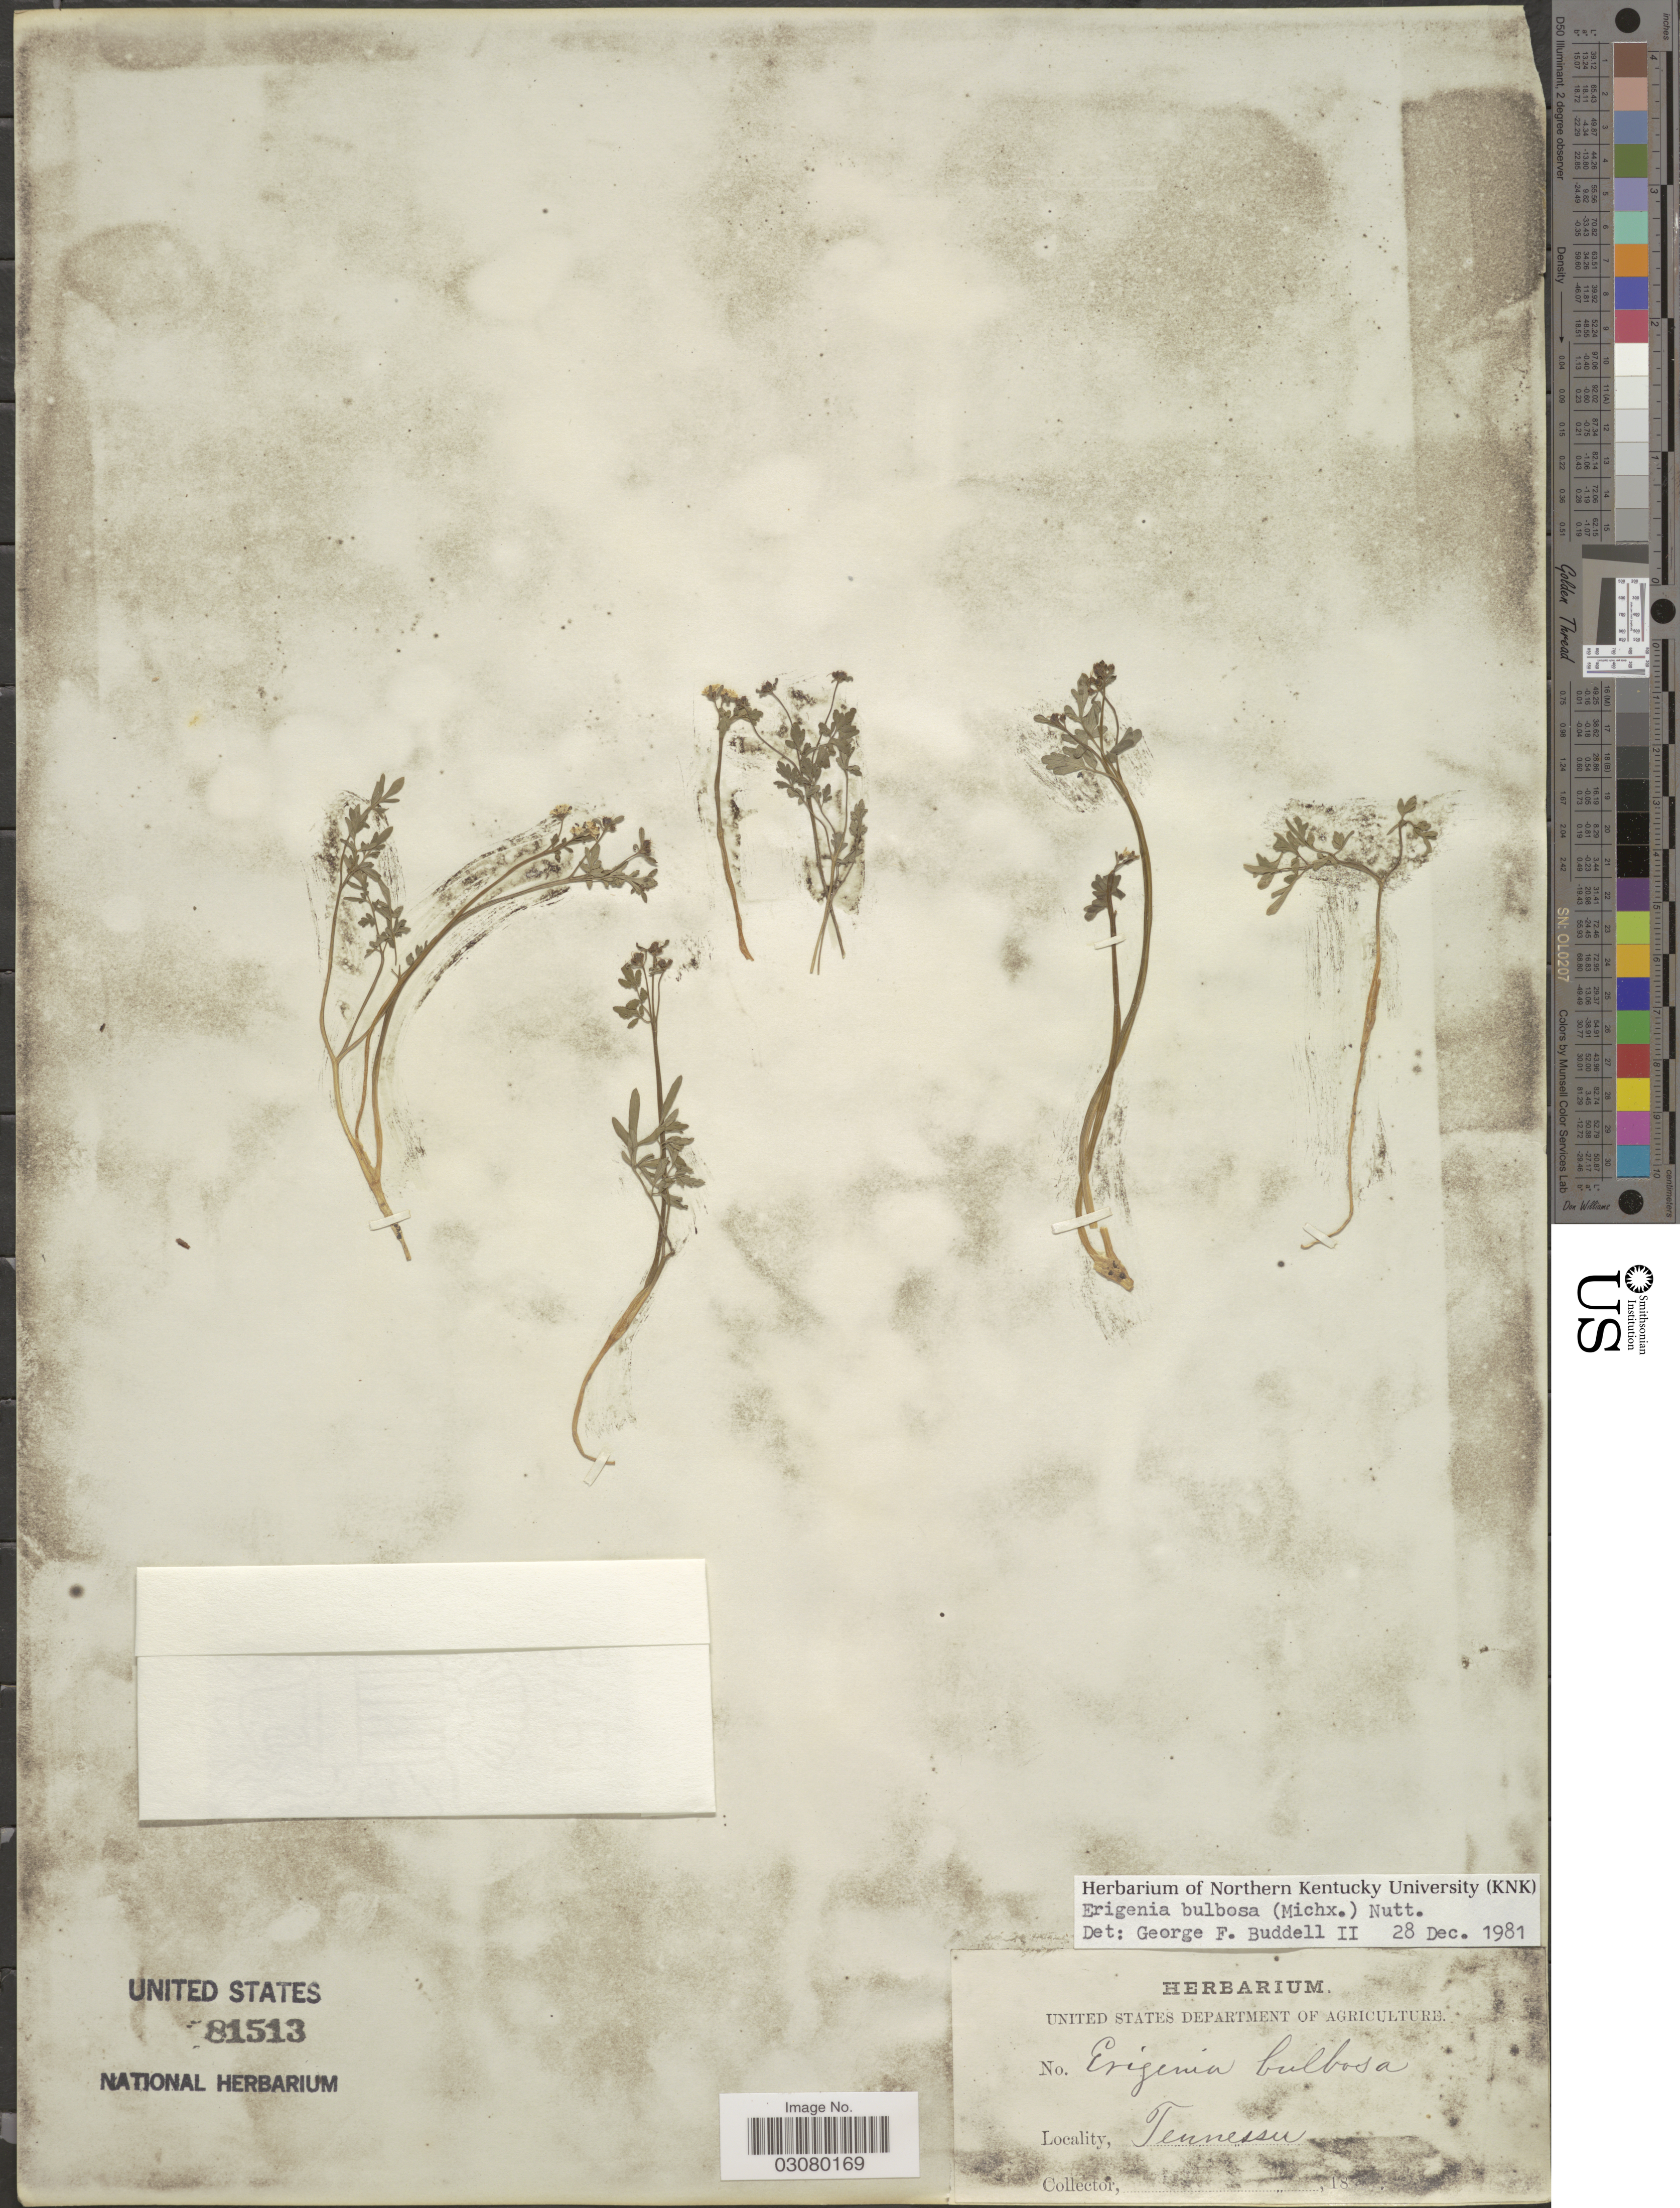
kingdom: Plantae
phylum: Tracheophyta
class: Magnoliopsida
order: Apiales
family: Apiaceae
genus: Erigenia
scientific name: Erigenia bulbosa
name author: (Michx.) Nutt.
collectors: Facchini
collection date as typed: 18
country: United States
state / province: Tennessee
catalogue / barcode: US 81513